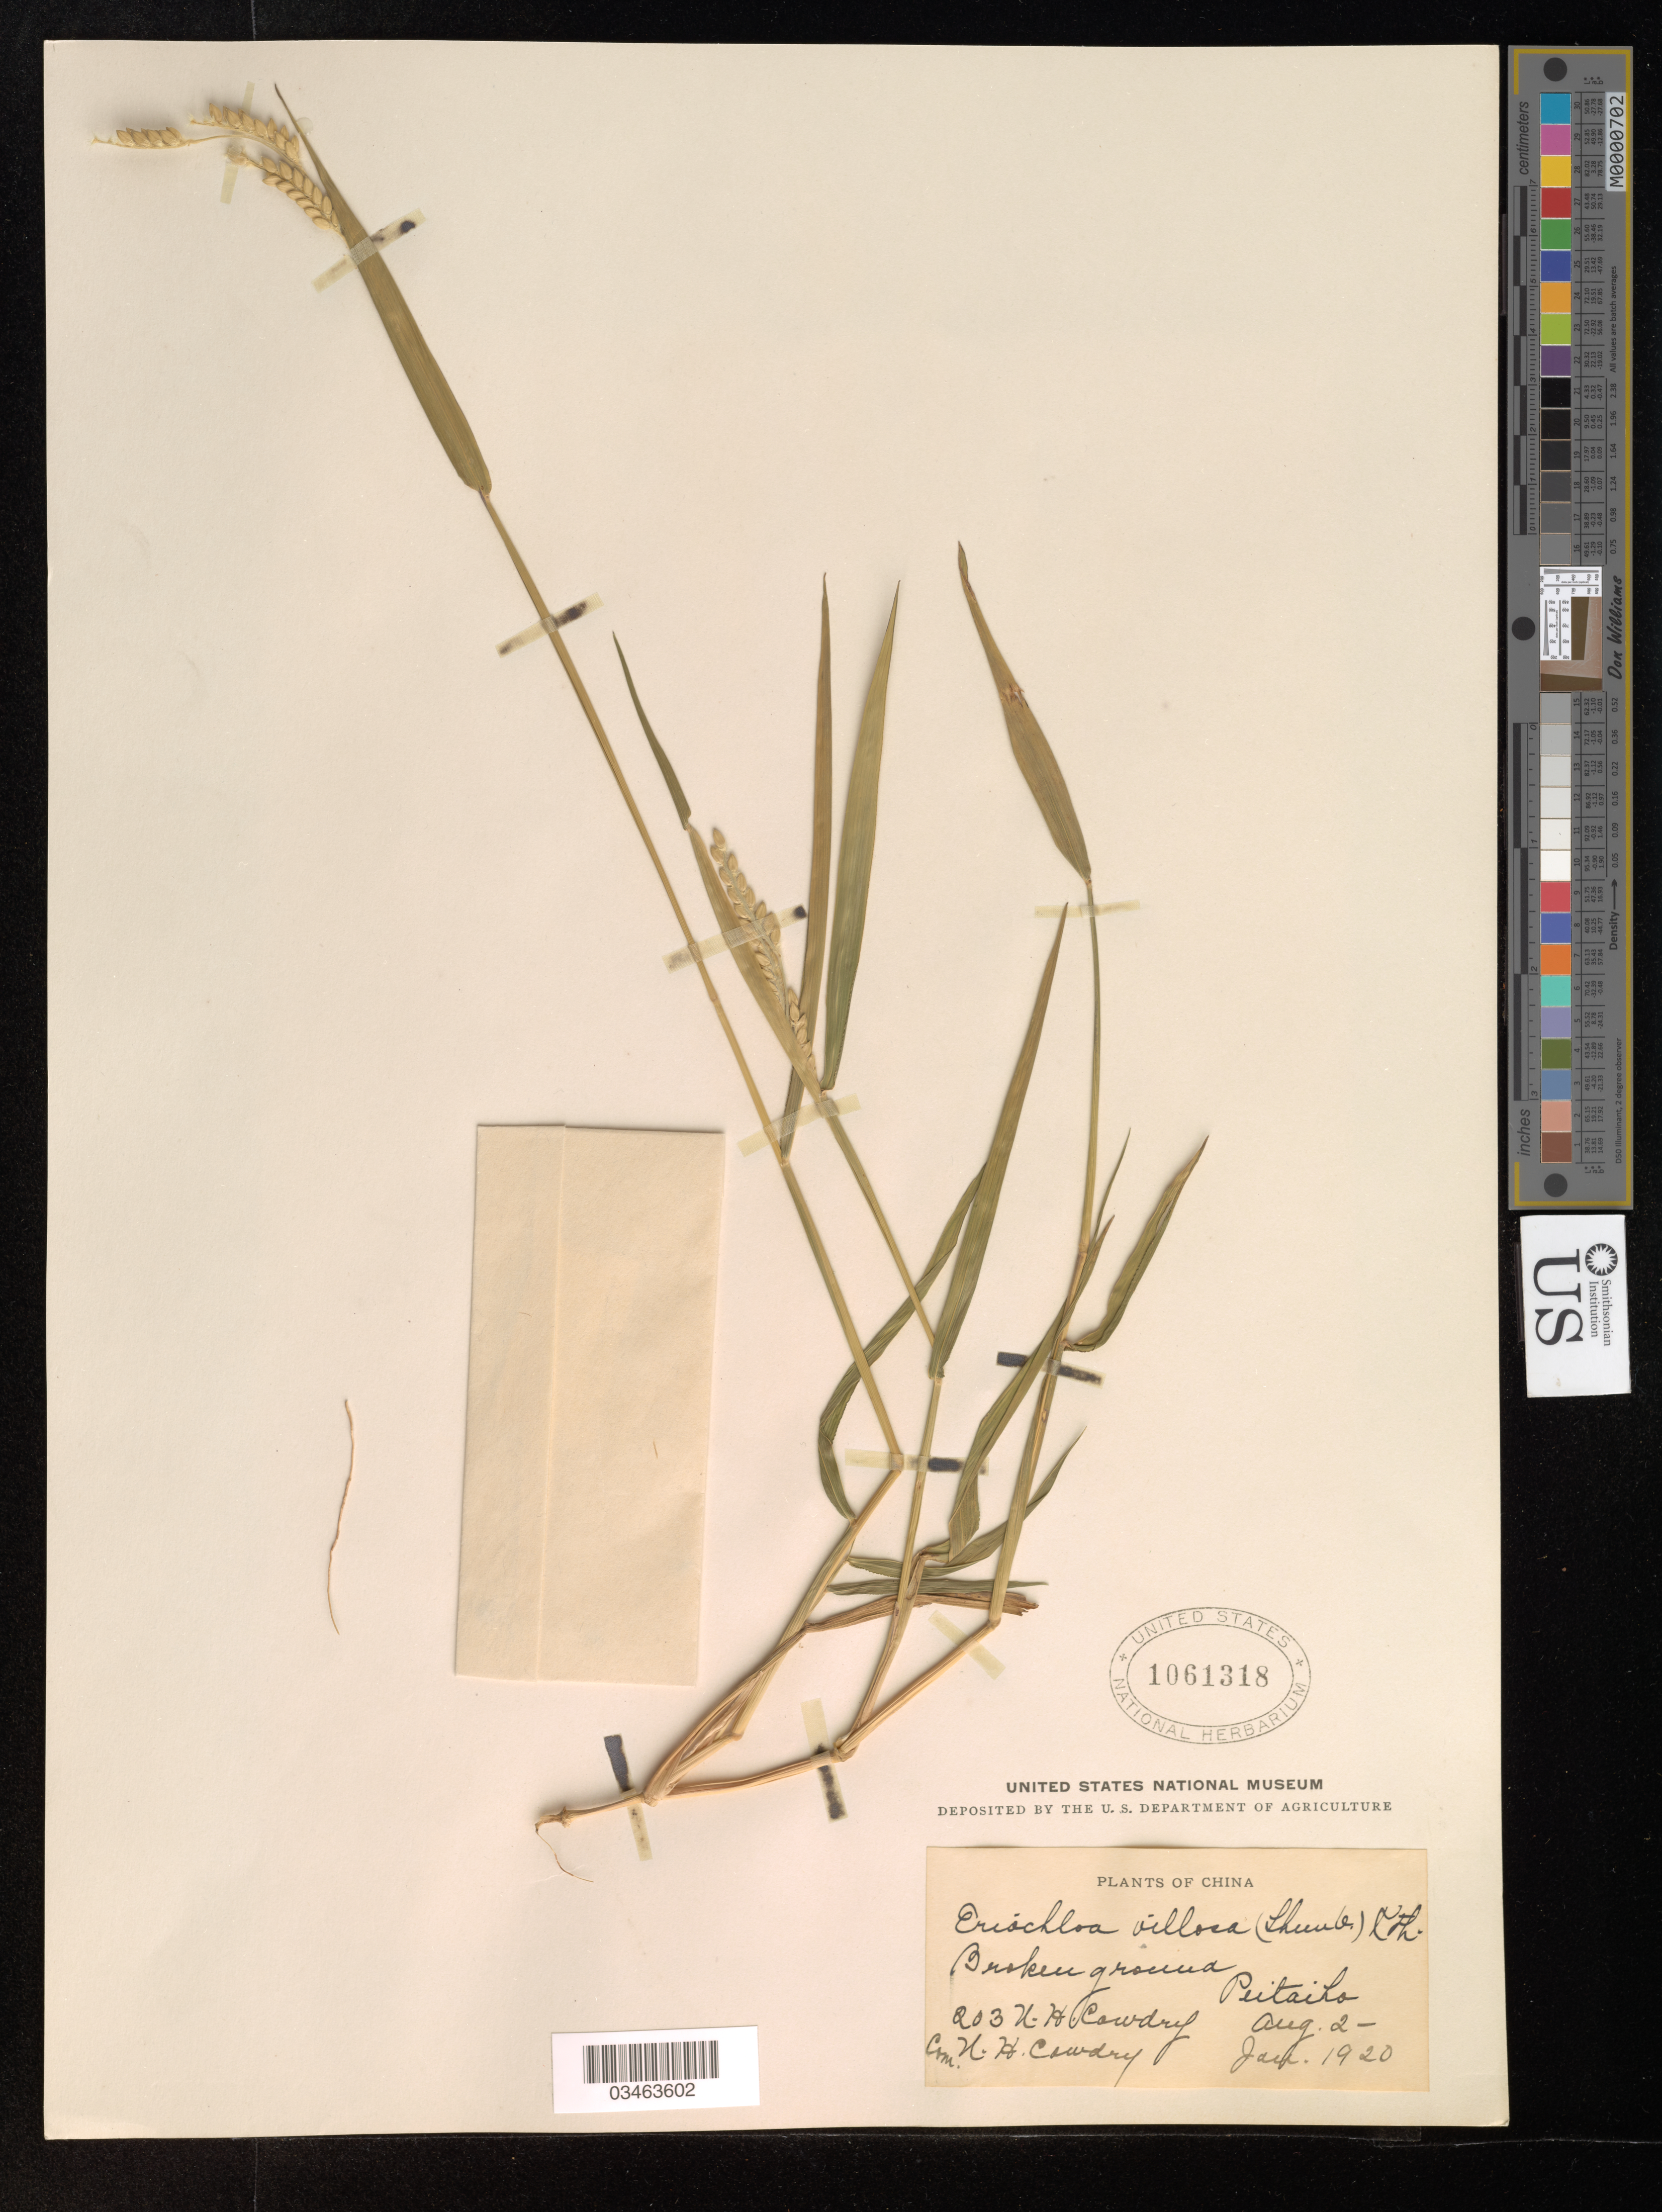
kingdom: Plantae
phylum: Tracheophyta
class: Liliopsida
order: Poales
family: Poaceae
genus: Eriochloa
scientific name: Eriochloa villosa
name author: (Thunb.) Kunth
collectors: N. H. Cowdry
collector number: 203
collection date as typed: Jun-Aug 2 1920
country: China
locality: Broken ground Peitaiho.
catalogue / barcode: US 1061318